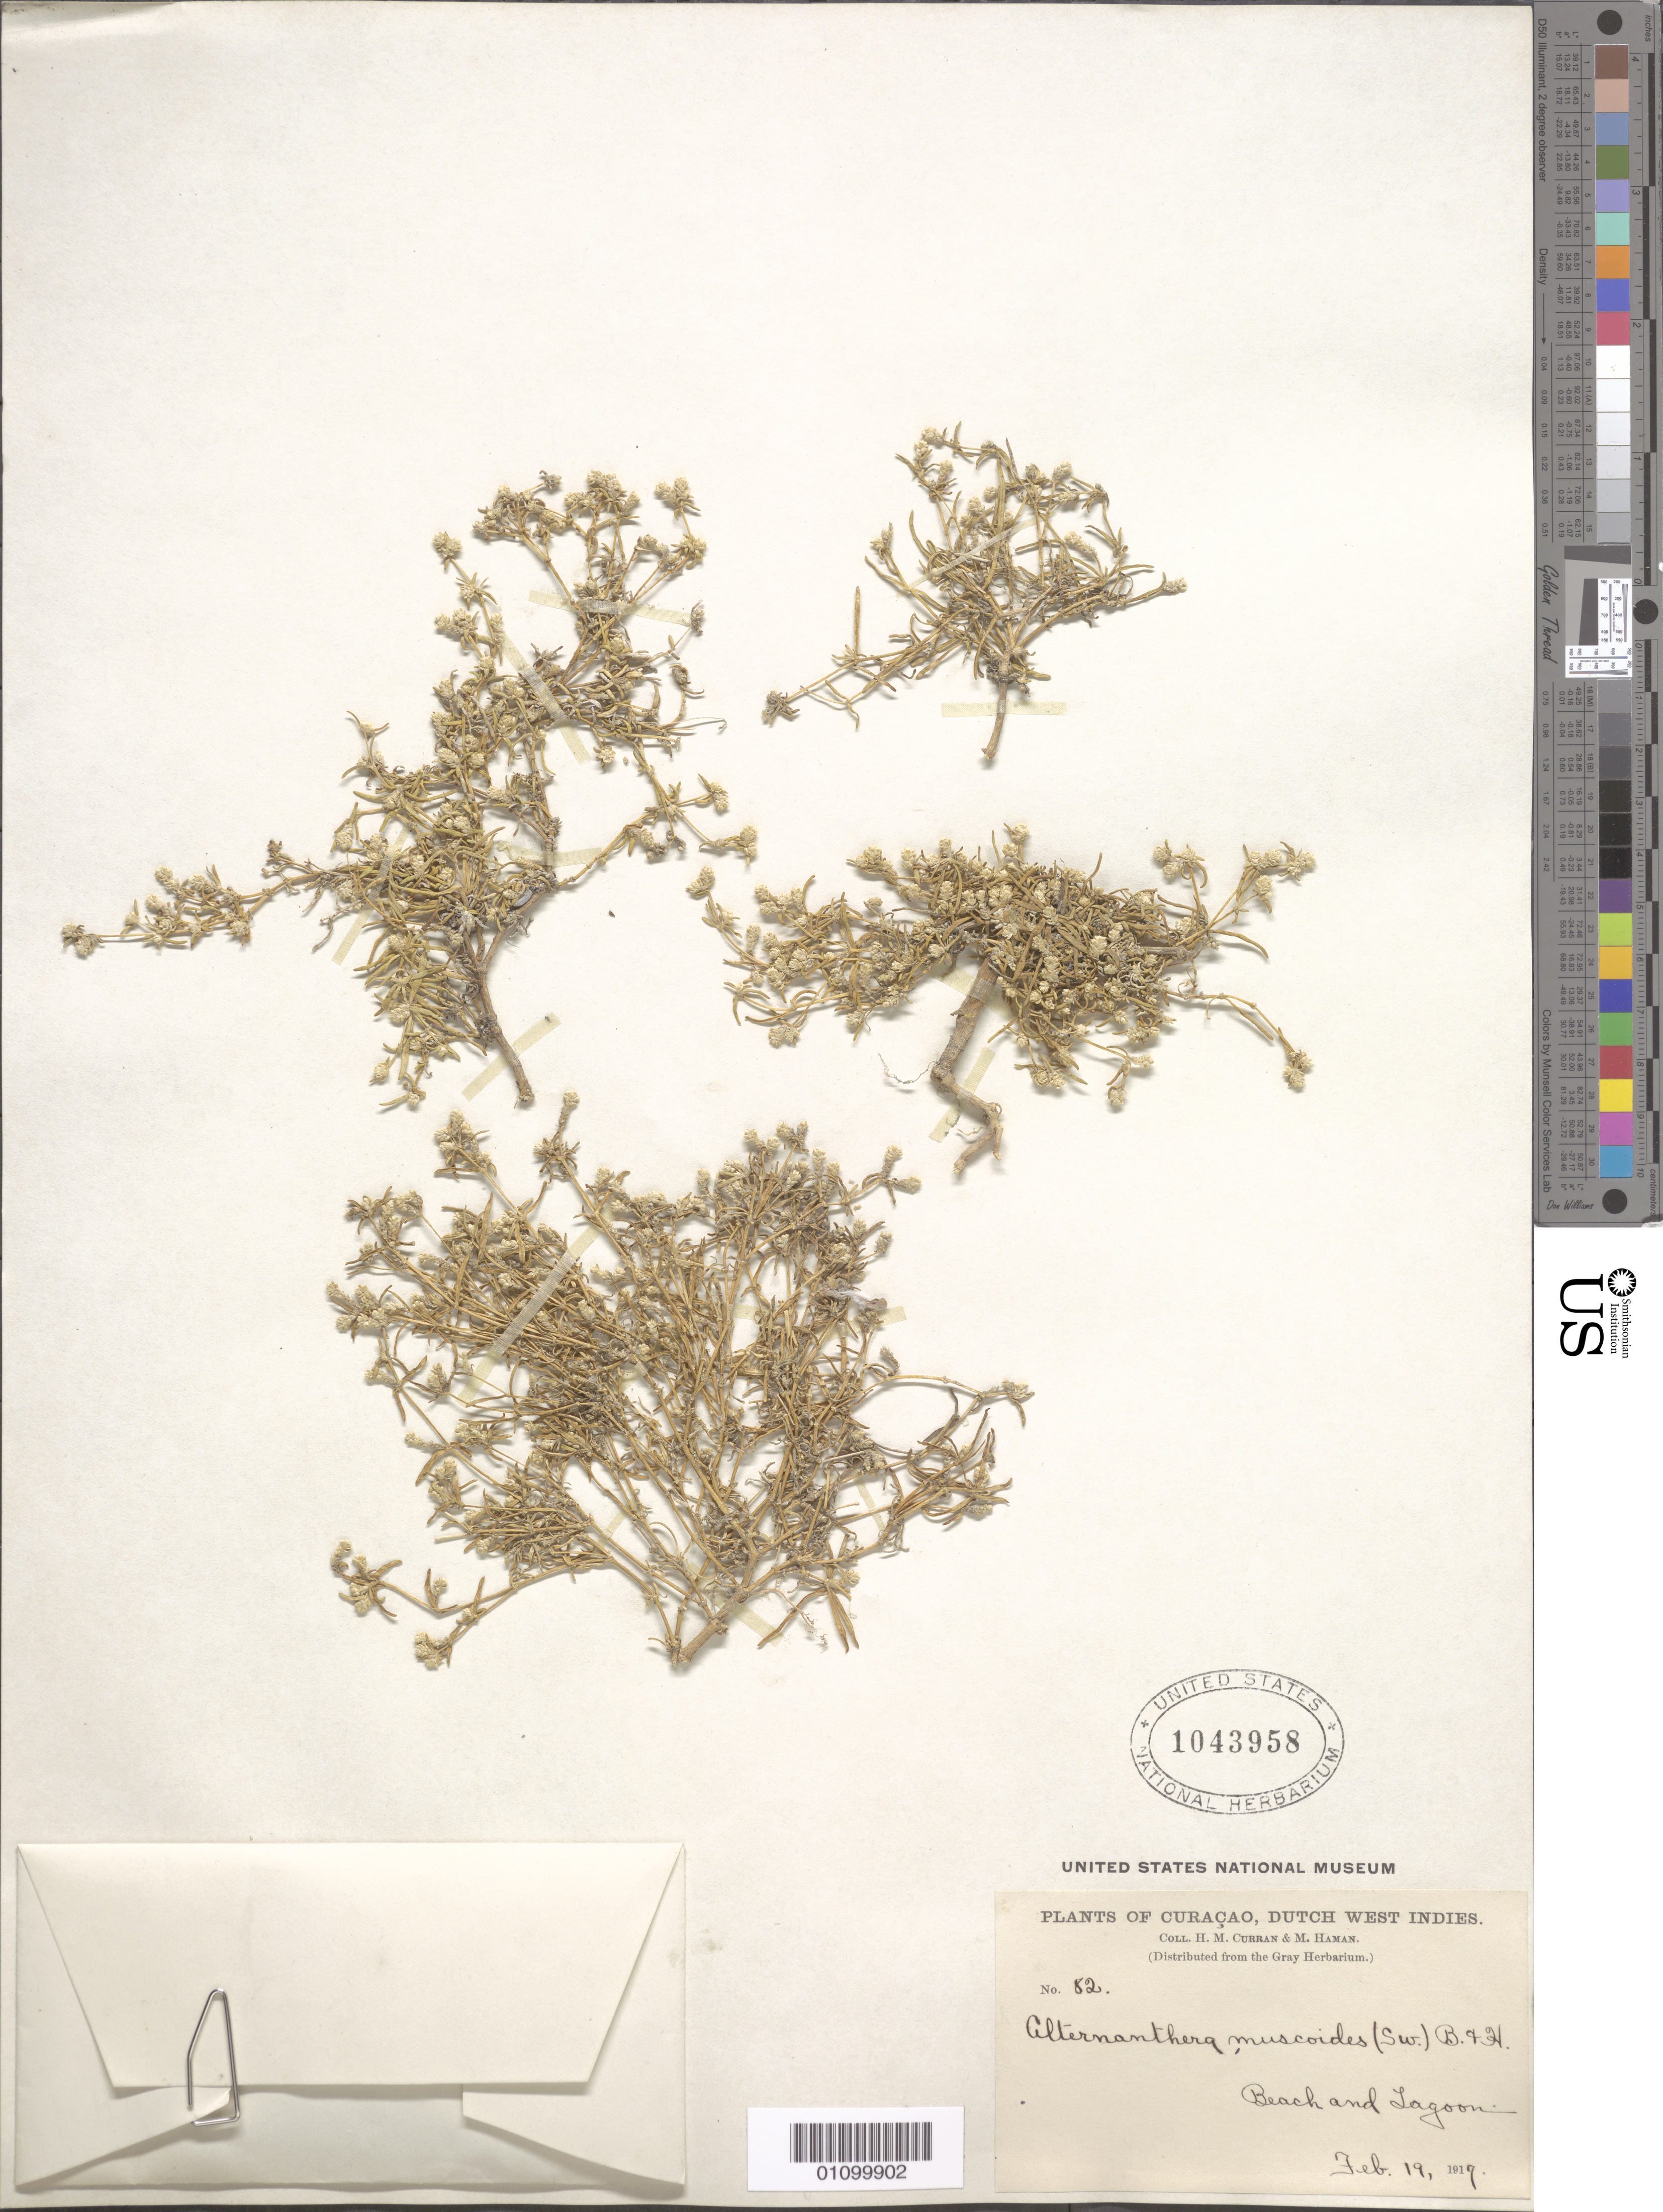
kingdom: Plantae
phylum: Tracheophyta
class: Magnoliopsida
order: Caryophyllales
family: Amaranthaceae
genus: Gomphrena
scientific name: Gomphrena muscoides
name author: (Sw.) T. Ortuño & Borsch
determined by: Strong, Mark T., (BOT), Smithsonian Institution - National Museum of Natural History (UNITED STATES)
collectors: H. M. Curran & M. Haman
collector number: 82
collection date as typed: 19 Feb 1917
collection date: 1917-02-19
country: Curaçao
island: Curaçao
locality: Beach and Lagoon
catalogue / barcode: US 1043958